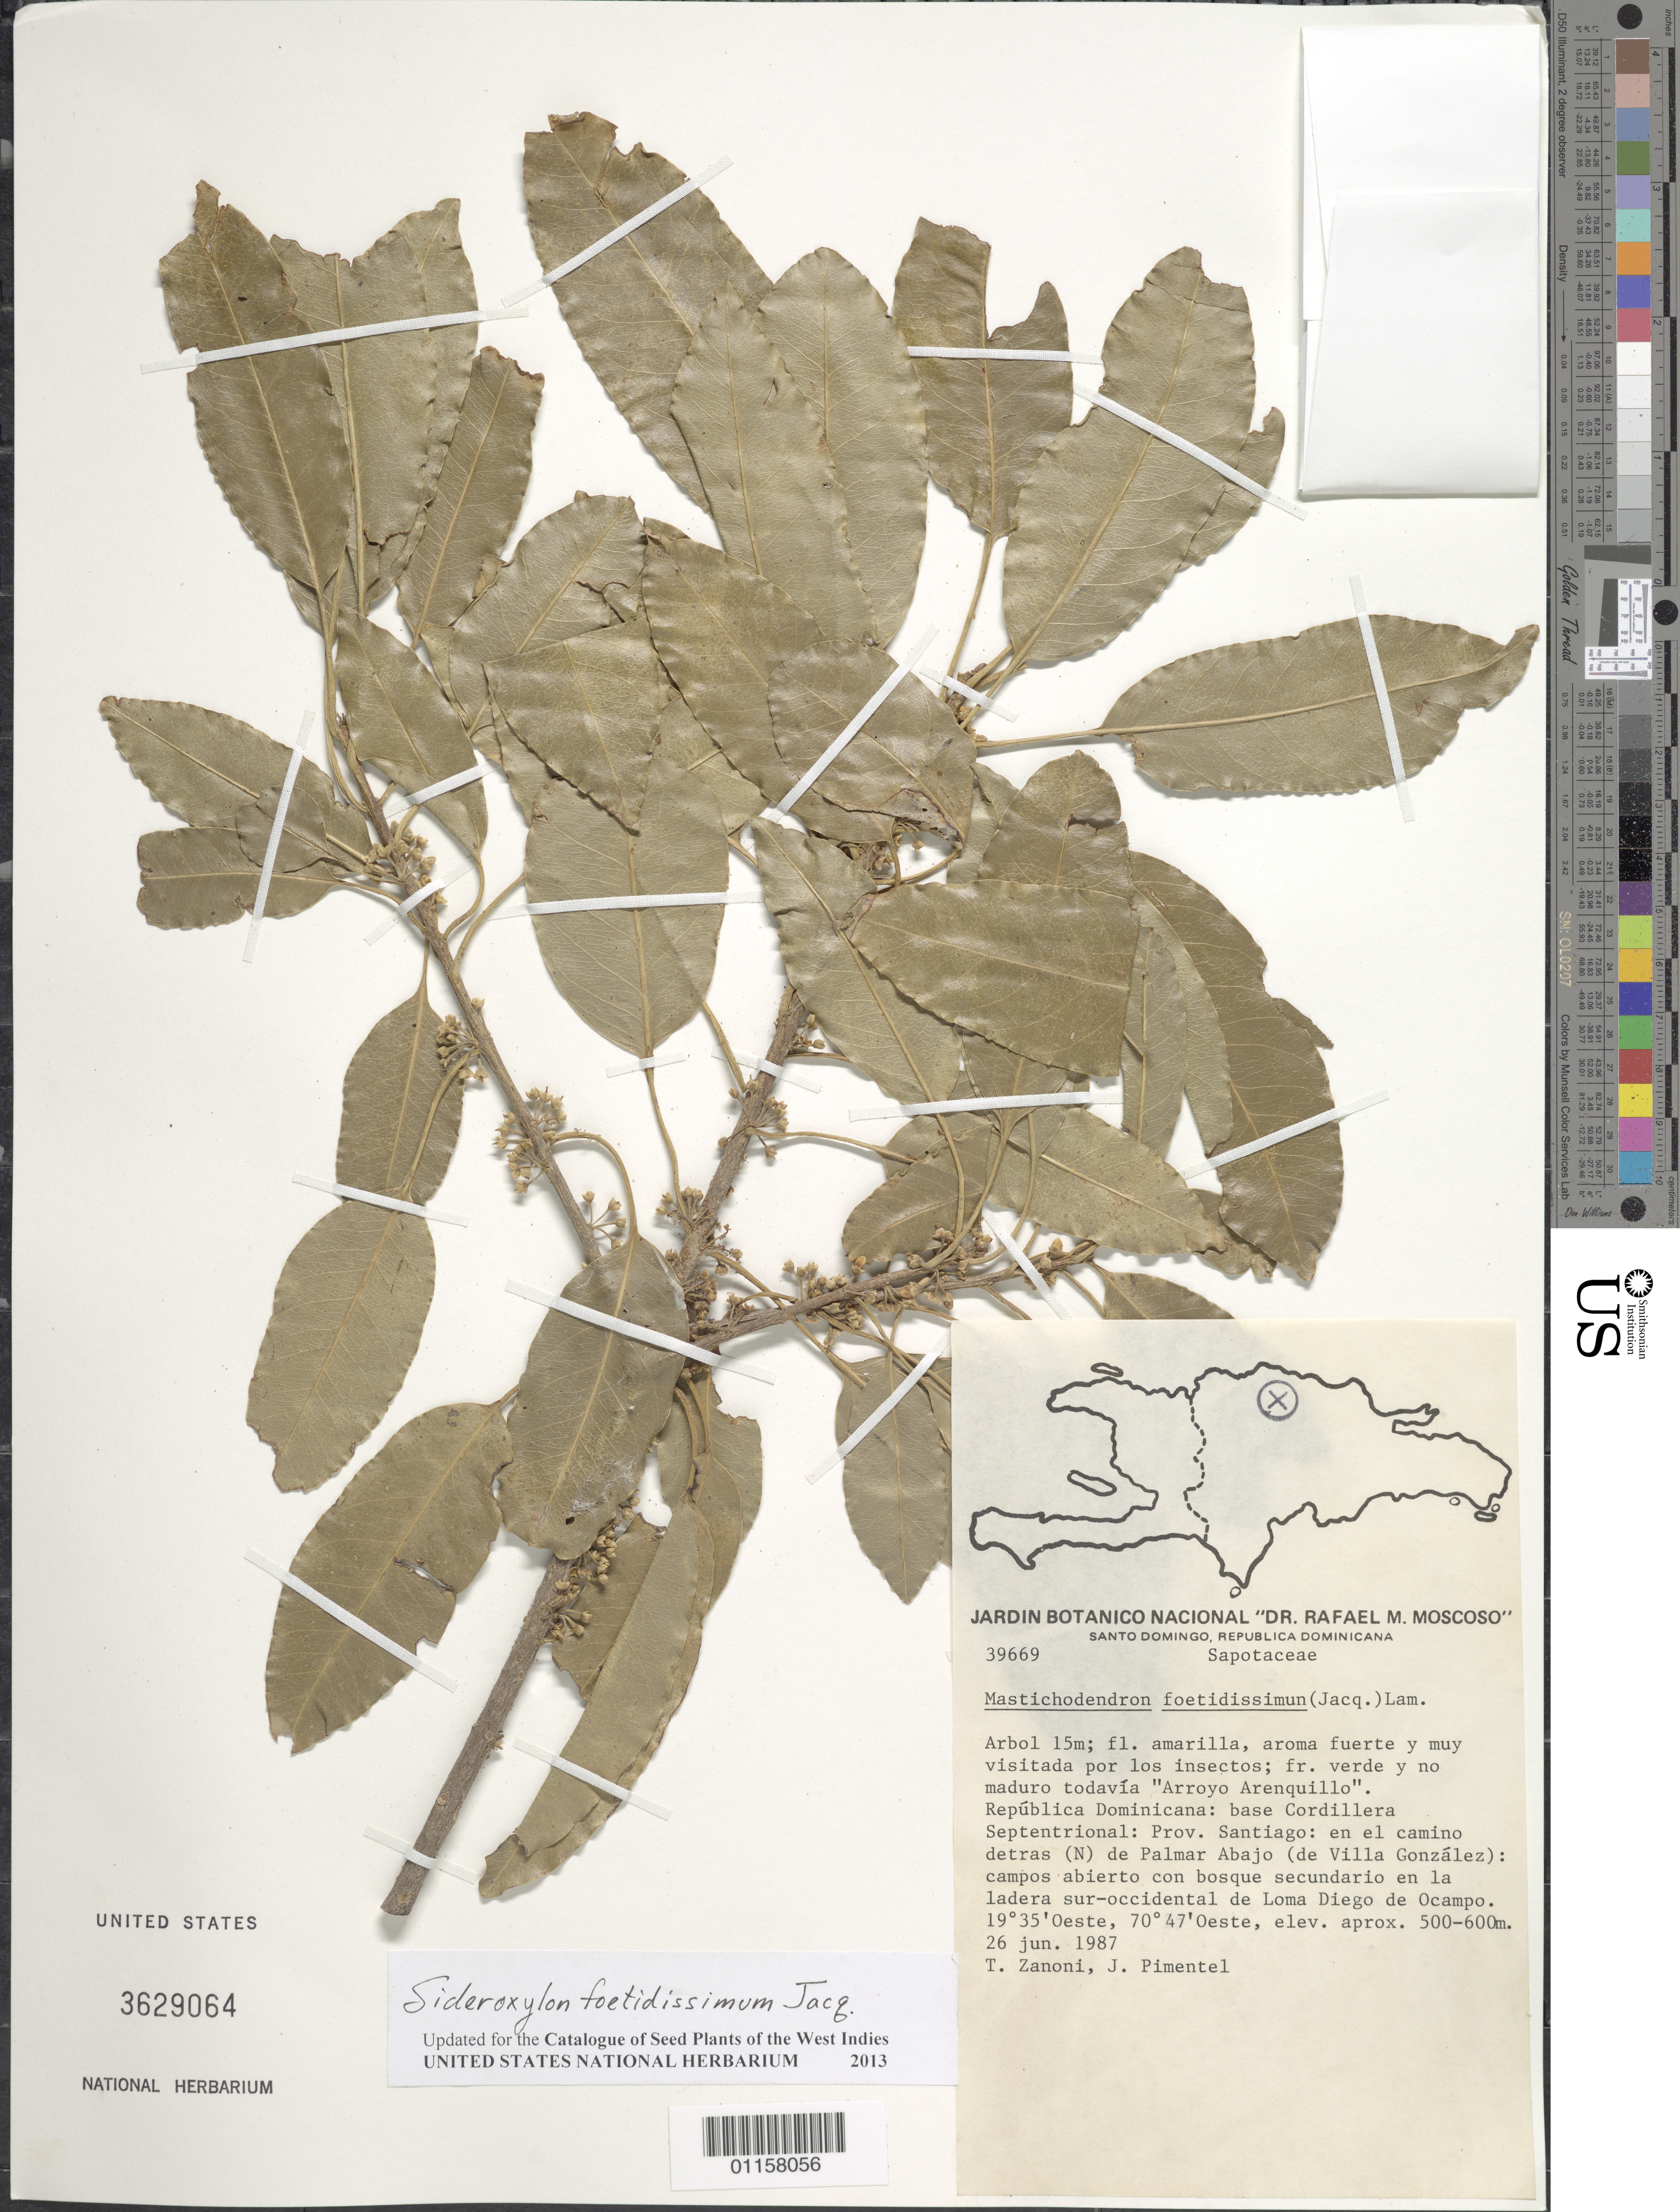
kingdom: Plantae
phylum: Tracheophyta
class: Magnoliopsida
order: Ericales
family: Sapotaceae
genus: Sideroxylon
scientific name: Sideroxylon foetidissimum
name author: Jacq.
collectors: T. A. Zanoni & J. Pimentel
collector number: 39669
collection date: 1987-06-26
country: Dominican Republic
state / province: Santiago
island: Hispaniola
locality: Cordillera Septentrional base, en el camino detras (N) de Palmar Abajo (de Villa González); en la ladera sur-occidental de la Loma Diego de Ocampo.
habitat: Campos abiertos con bosque secundario y seco.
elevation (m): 500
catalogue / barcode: US 3629064